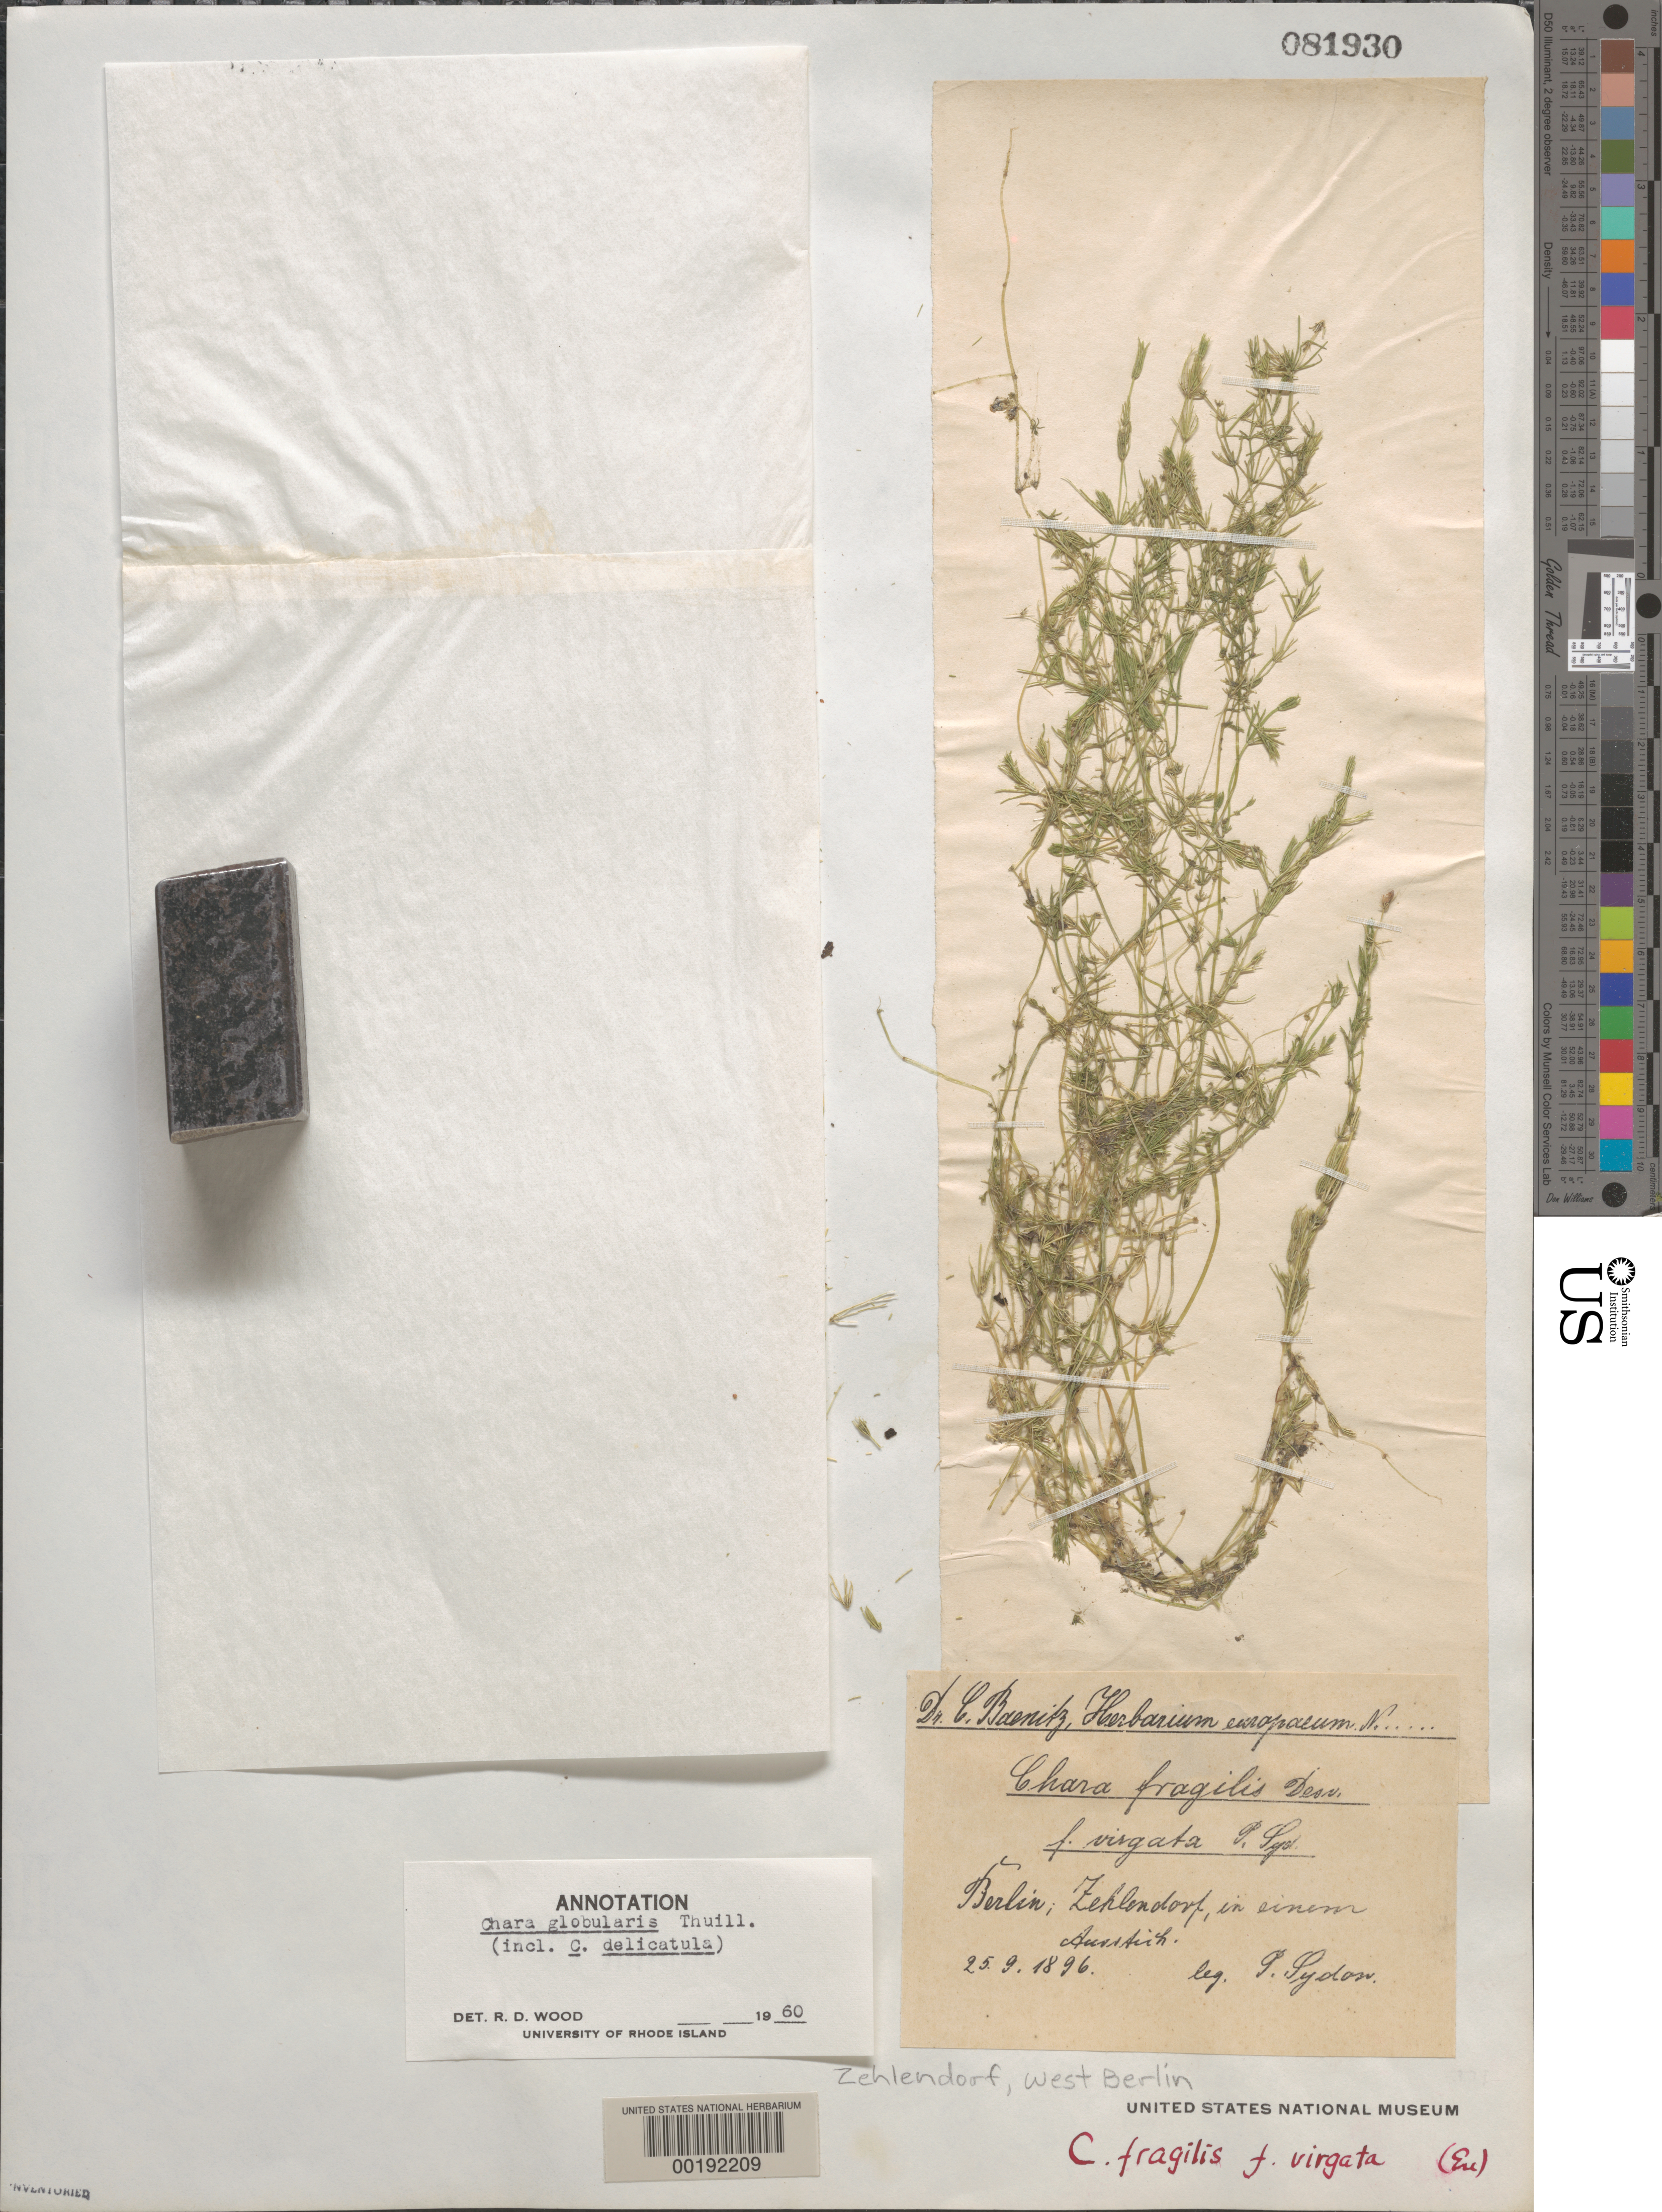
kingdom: Plantae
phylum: Charophyta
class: Charophyceae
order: Charales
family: Characeae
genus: Chara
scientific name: Chara globularis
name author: Thuiller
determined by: Wood, R. D.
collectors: P. Sydow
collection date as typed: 25 Sep 1896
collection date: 1896-09-25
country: Germany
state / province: Berlin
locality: Zehlendorf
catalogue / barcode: US 81930